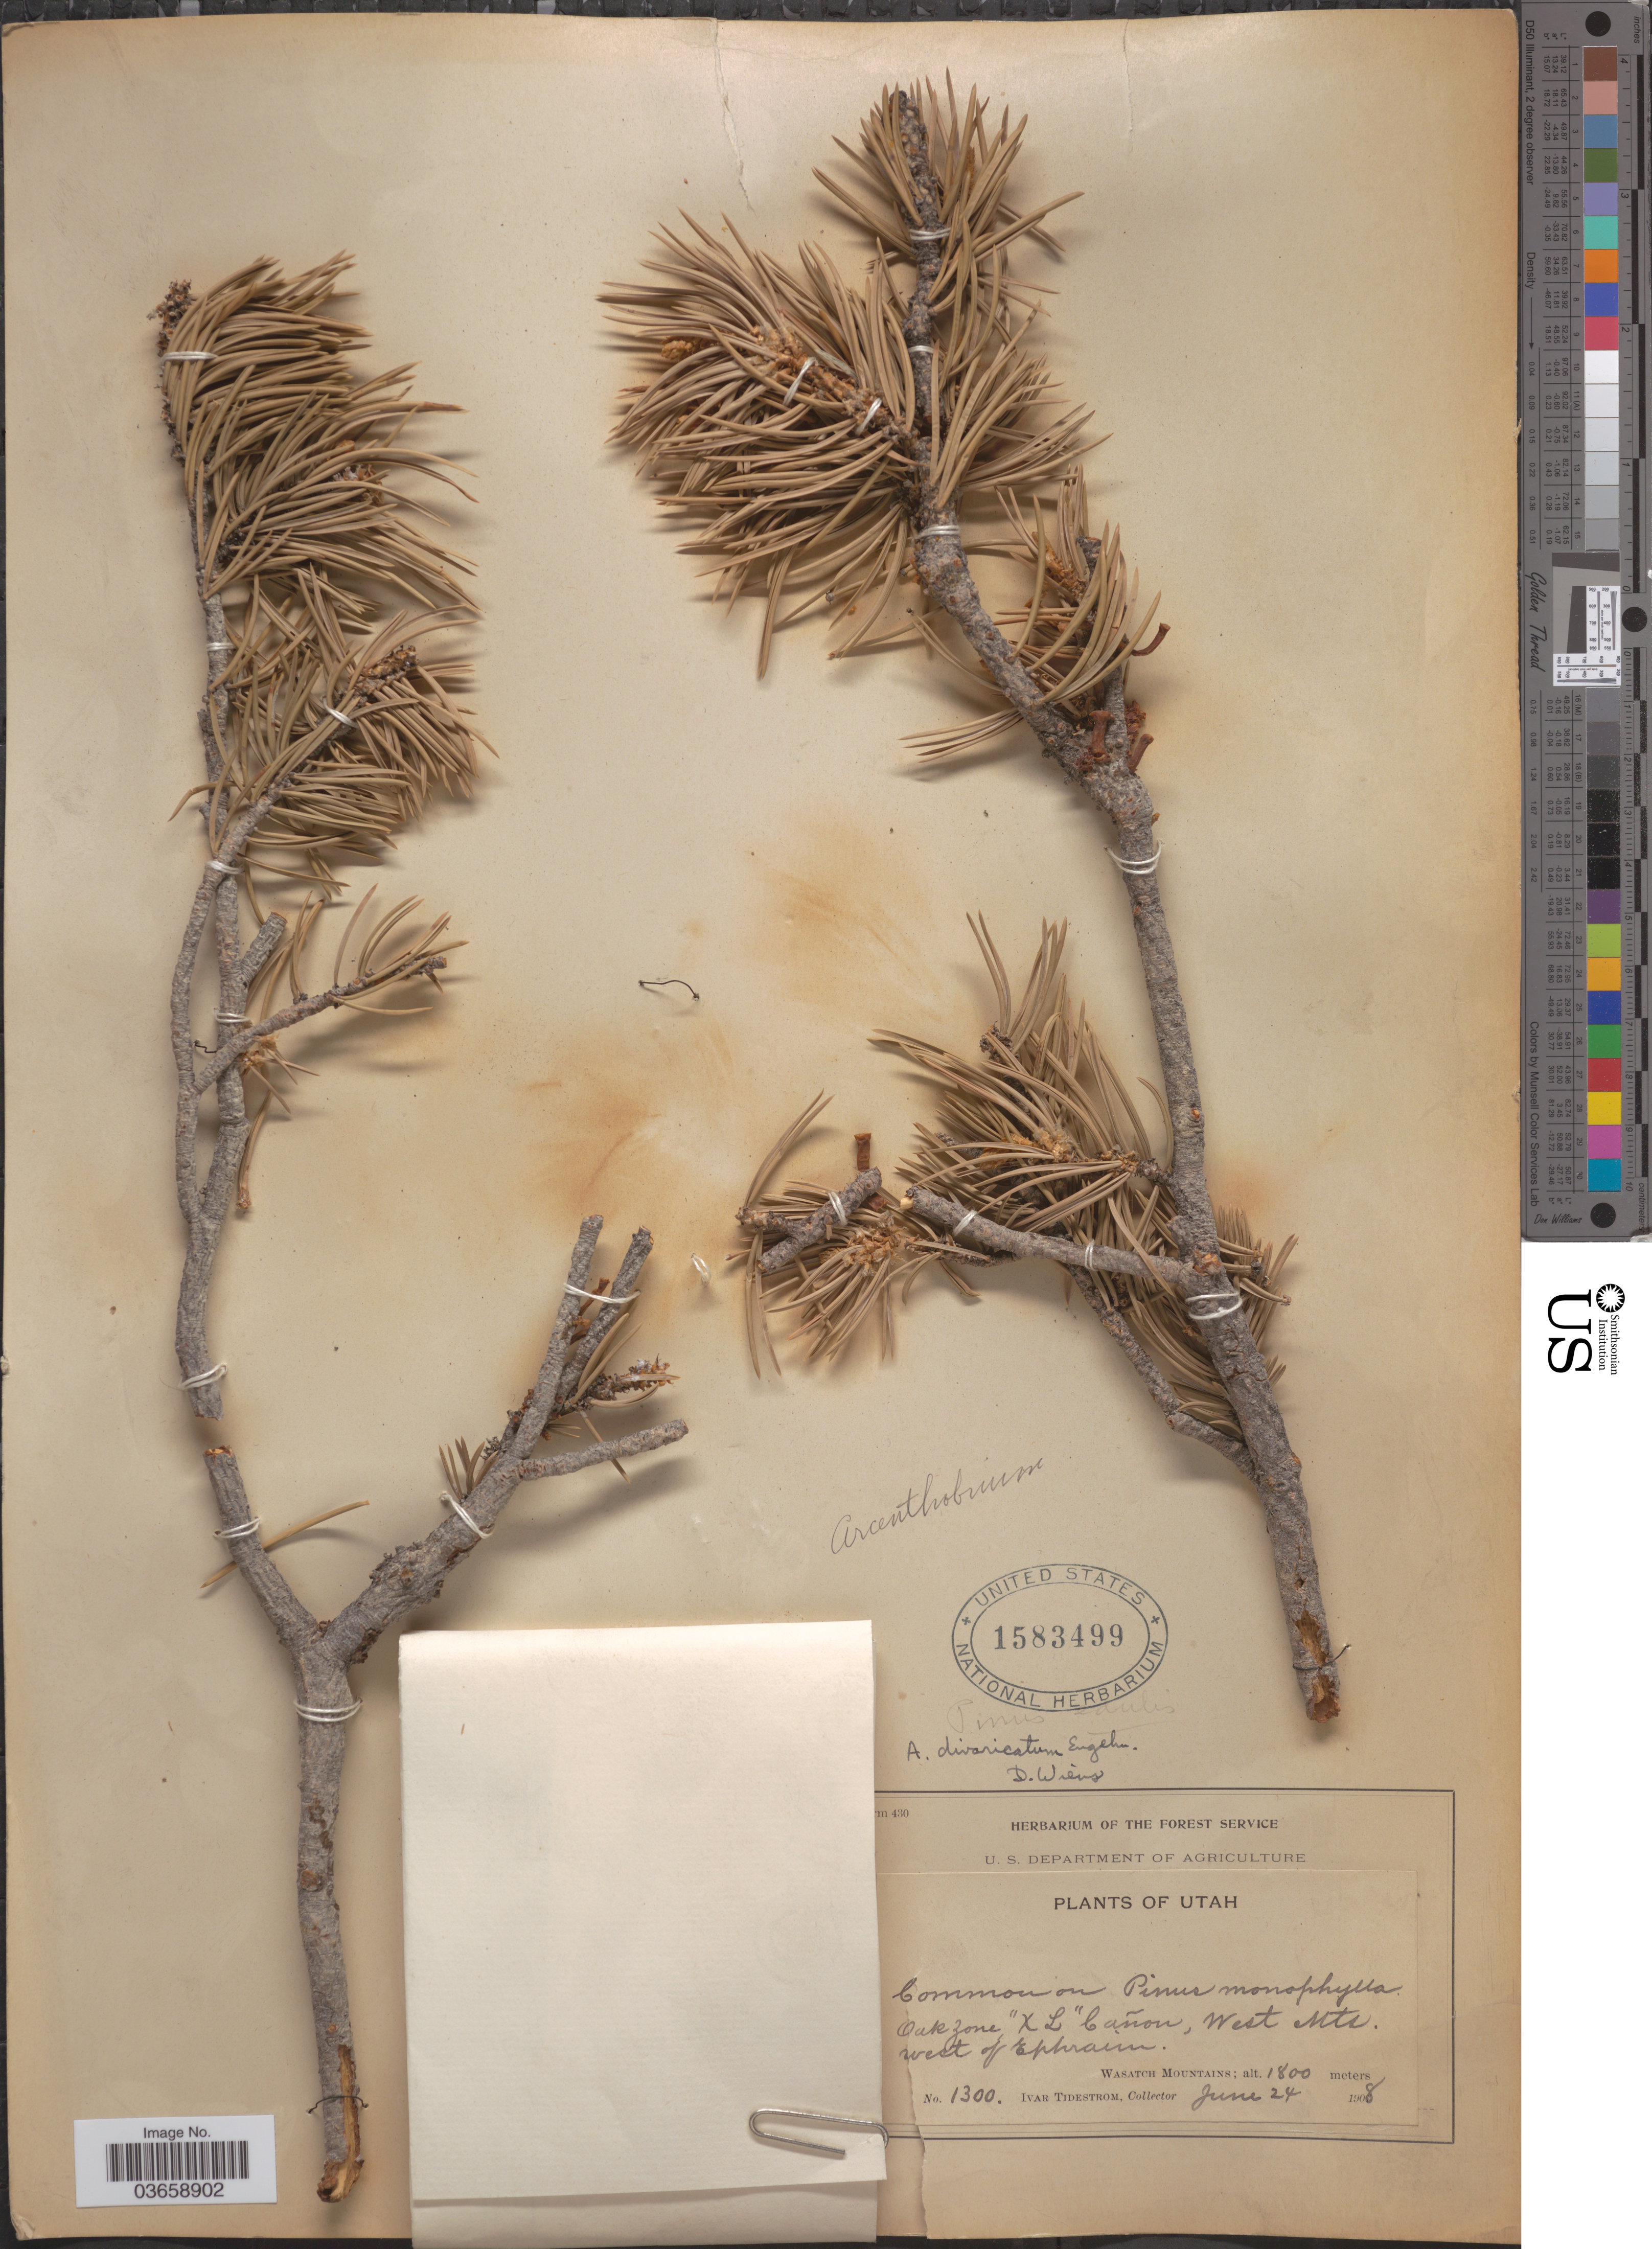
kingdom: Plantae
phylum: Tracheophyta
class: Magnoliopsida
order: Santalales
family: Viscaceae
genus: Arceuthobium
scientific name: Arceuthobium campylopodum f. divaricatum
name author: (Engelm.) L.S. Gill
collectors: I. F. Tidestrom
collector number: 1300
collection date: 1908-06-24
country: United States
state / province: Utah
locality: Oak Zone "XL" Cañon, West Mts. West of Ephraim. Wasatch Mountains.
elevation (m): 1800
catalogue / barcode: US 1583499